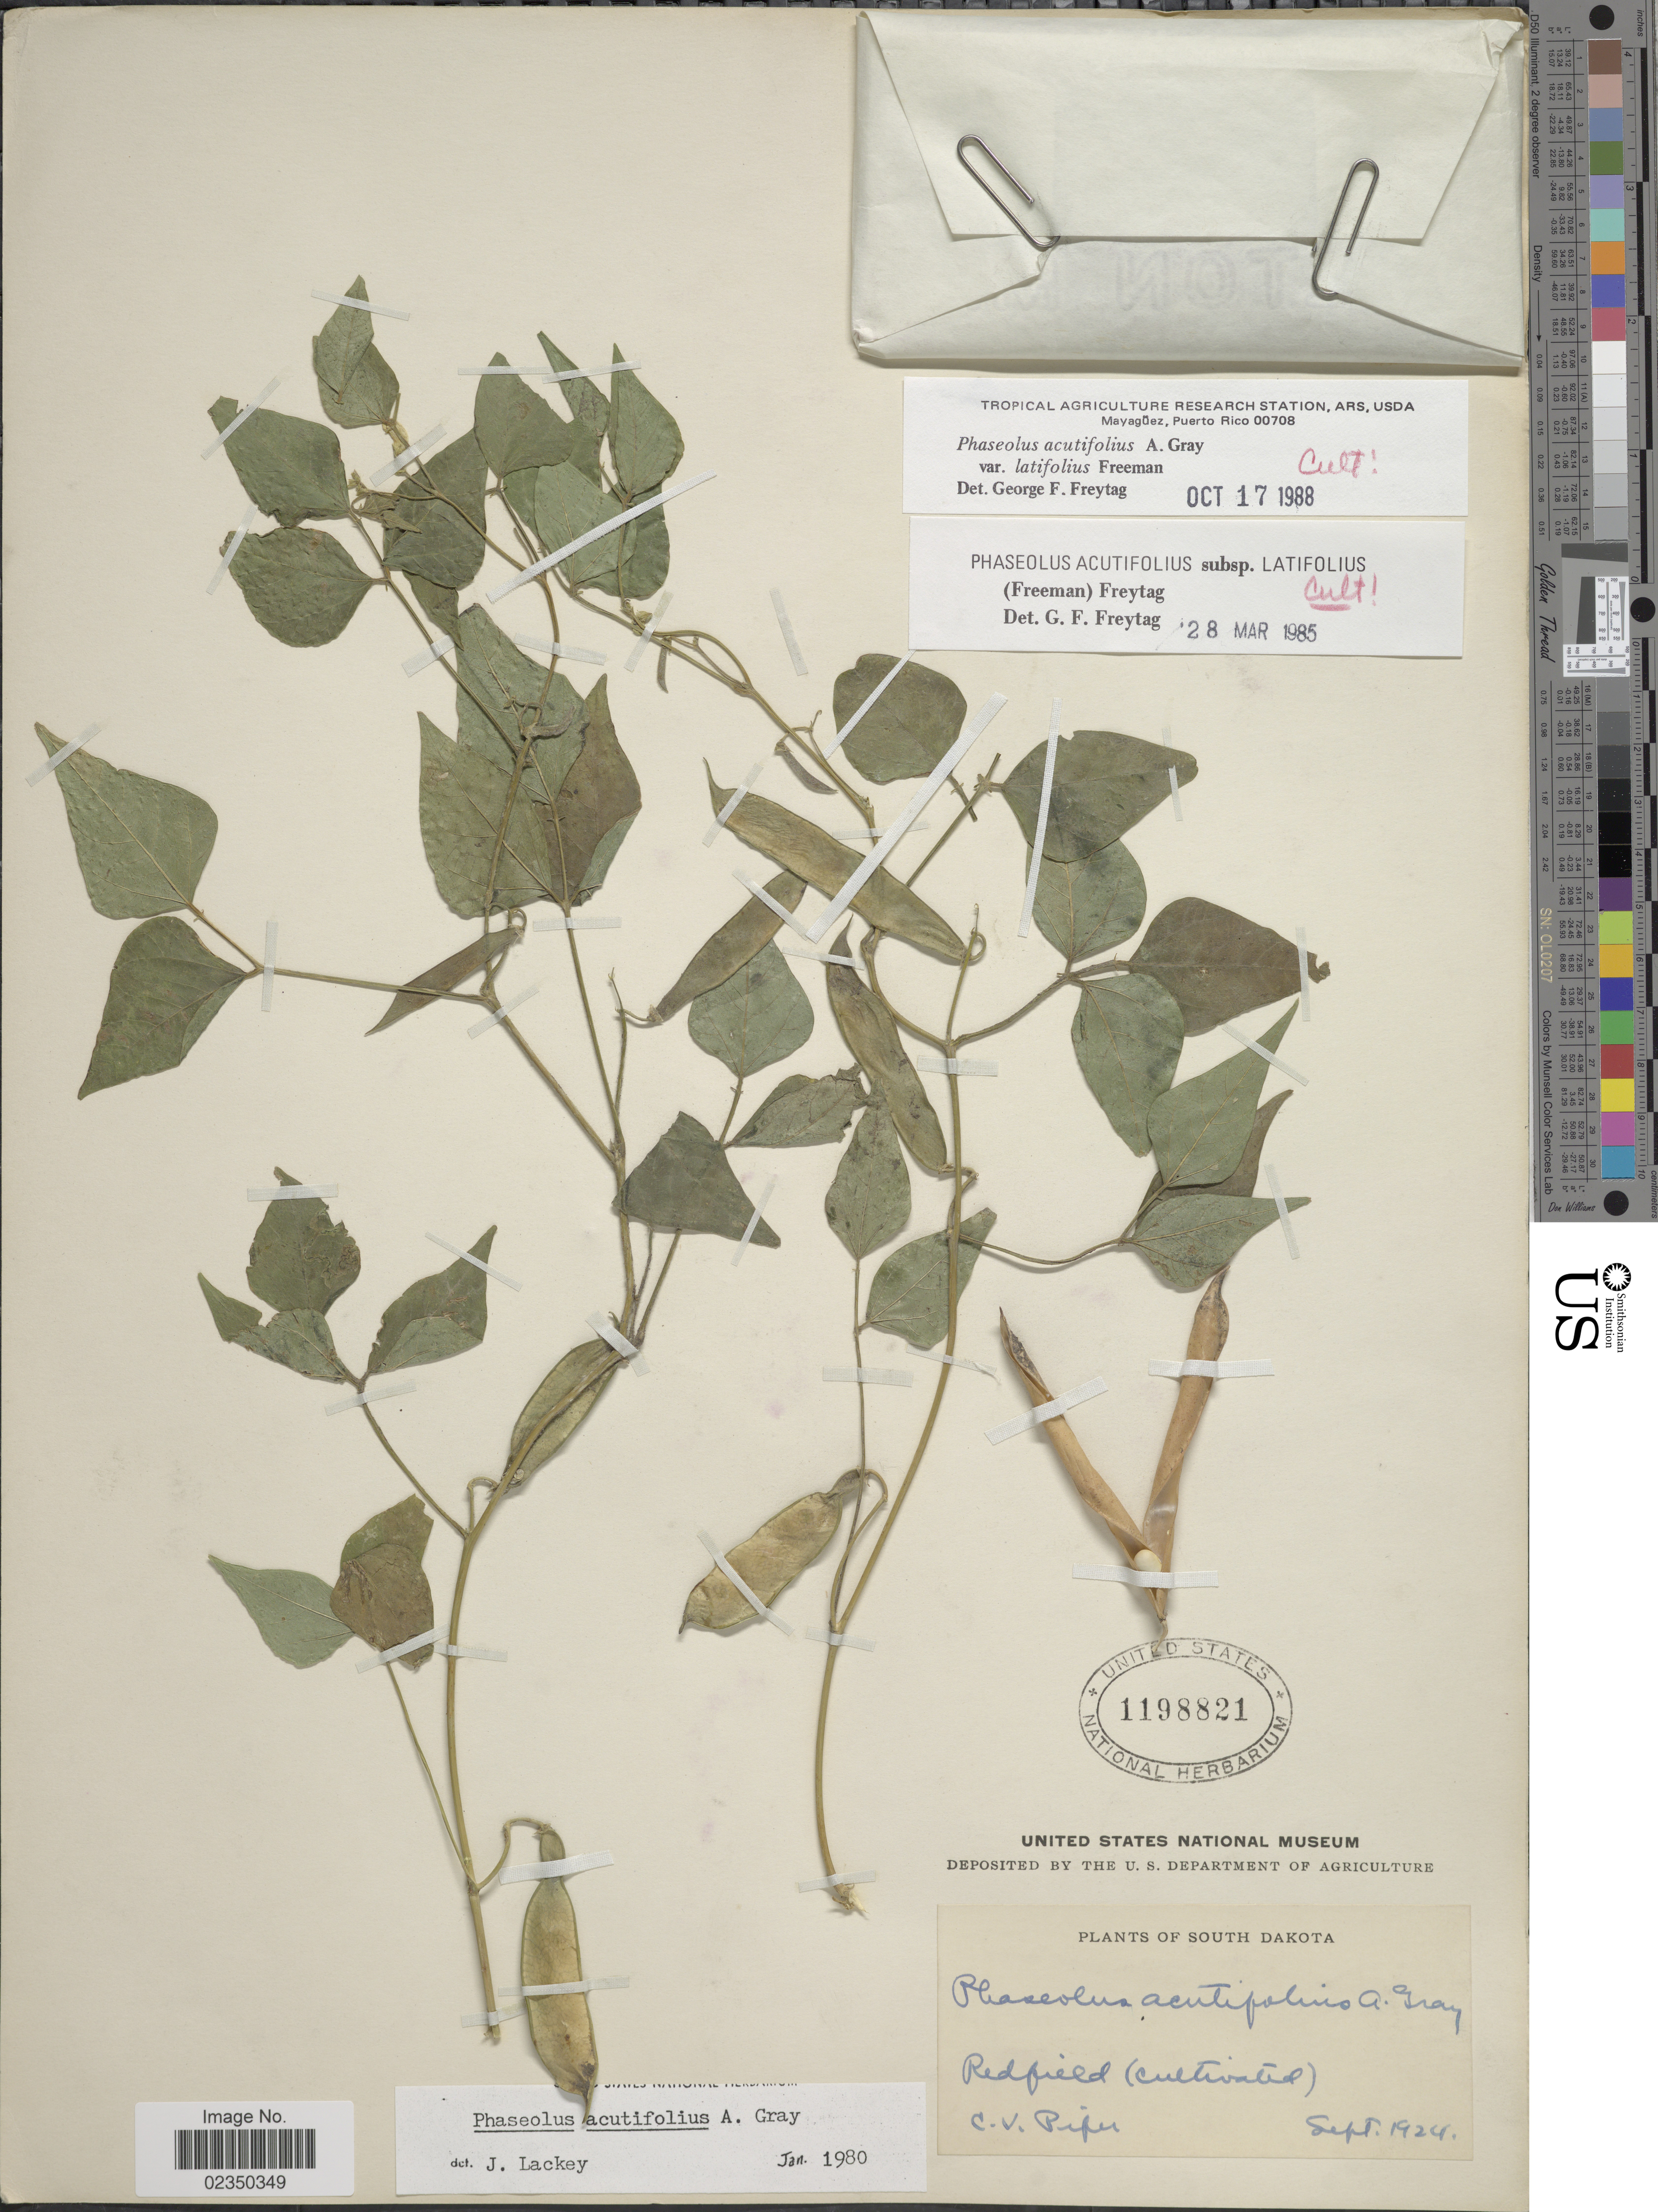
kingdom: Plantae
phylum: Tracheophyta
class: Magnoliopsida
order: Fabales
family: Fabaceae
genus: Phaseolus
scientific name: Phaseolus acutifolius var. latifolius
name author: G. F. Freeman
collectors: C. V. Piper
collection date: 1924-09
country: United States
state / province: South Dakota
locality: Redfield (cultivated).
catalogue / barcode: US 1198821